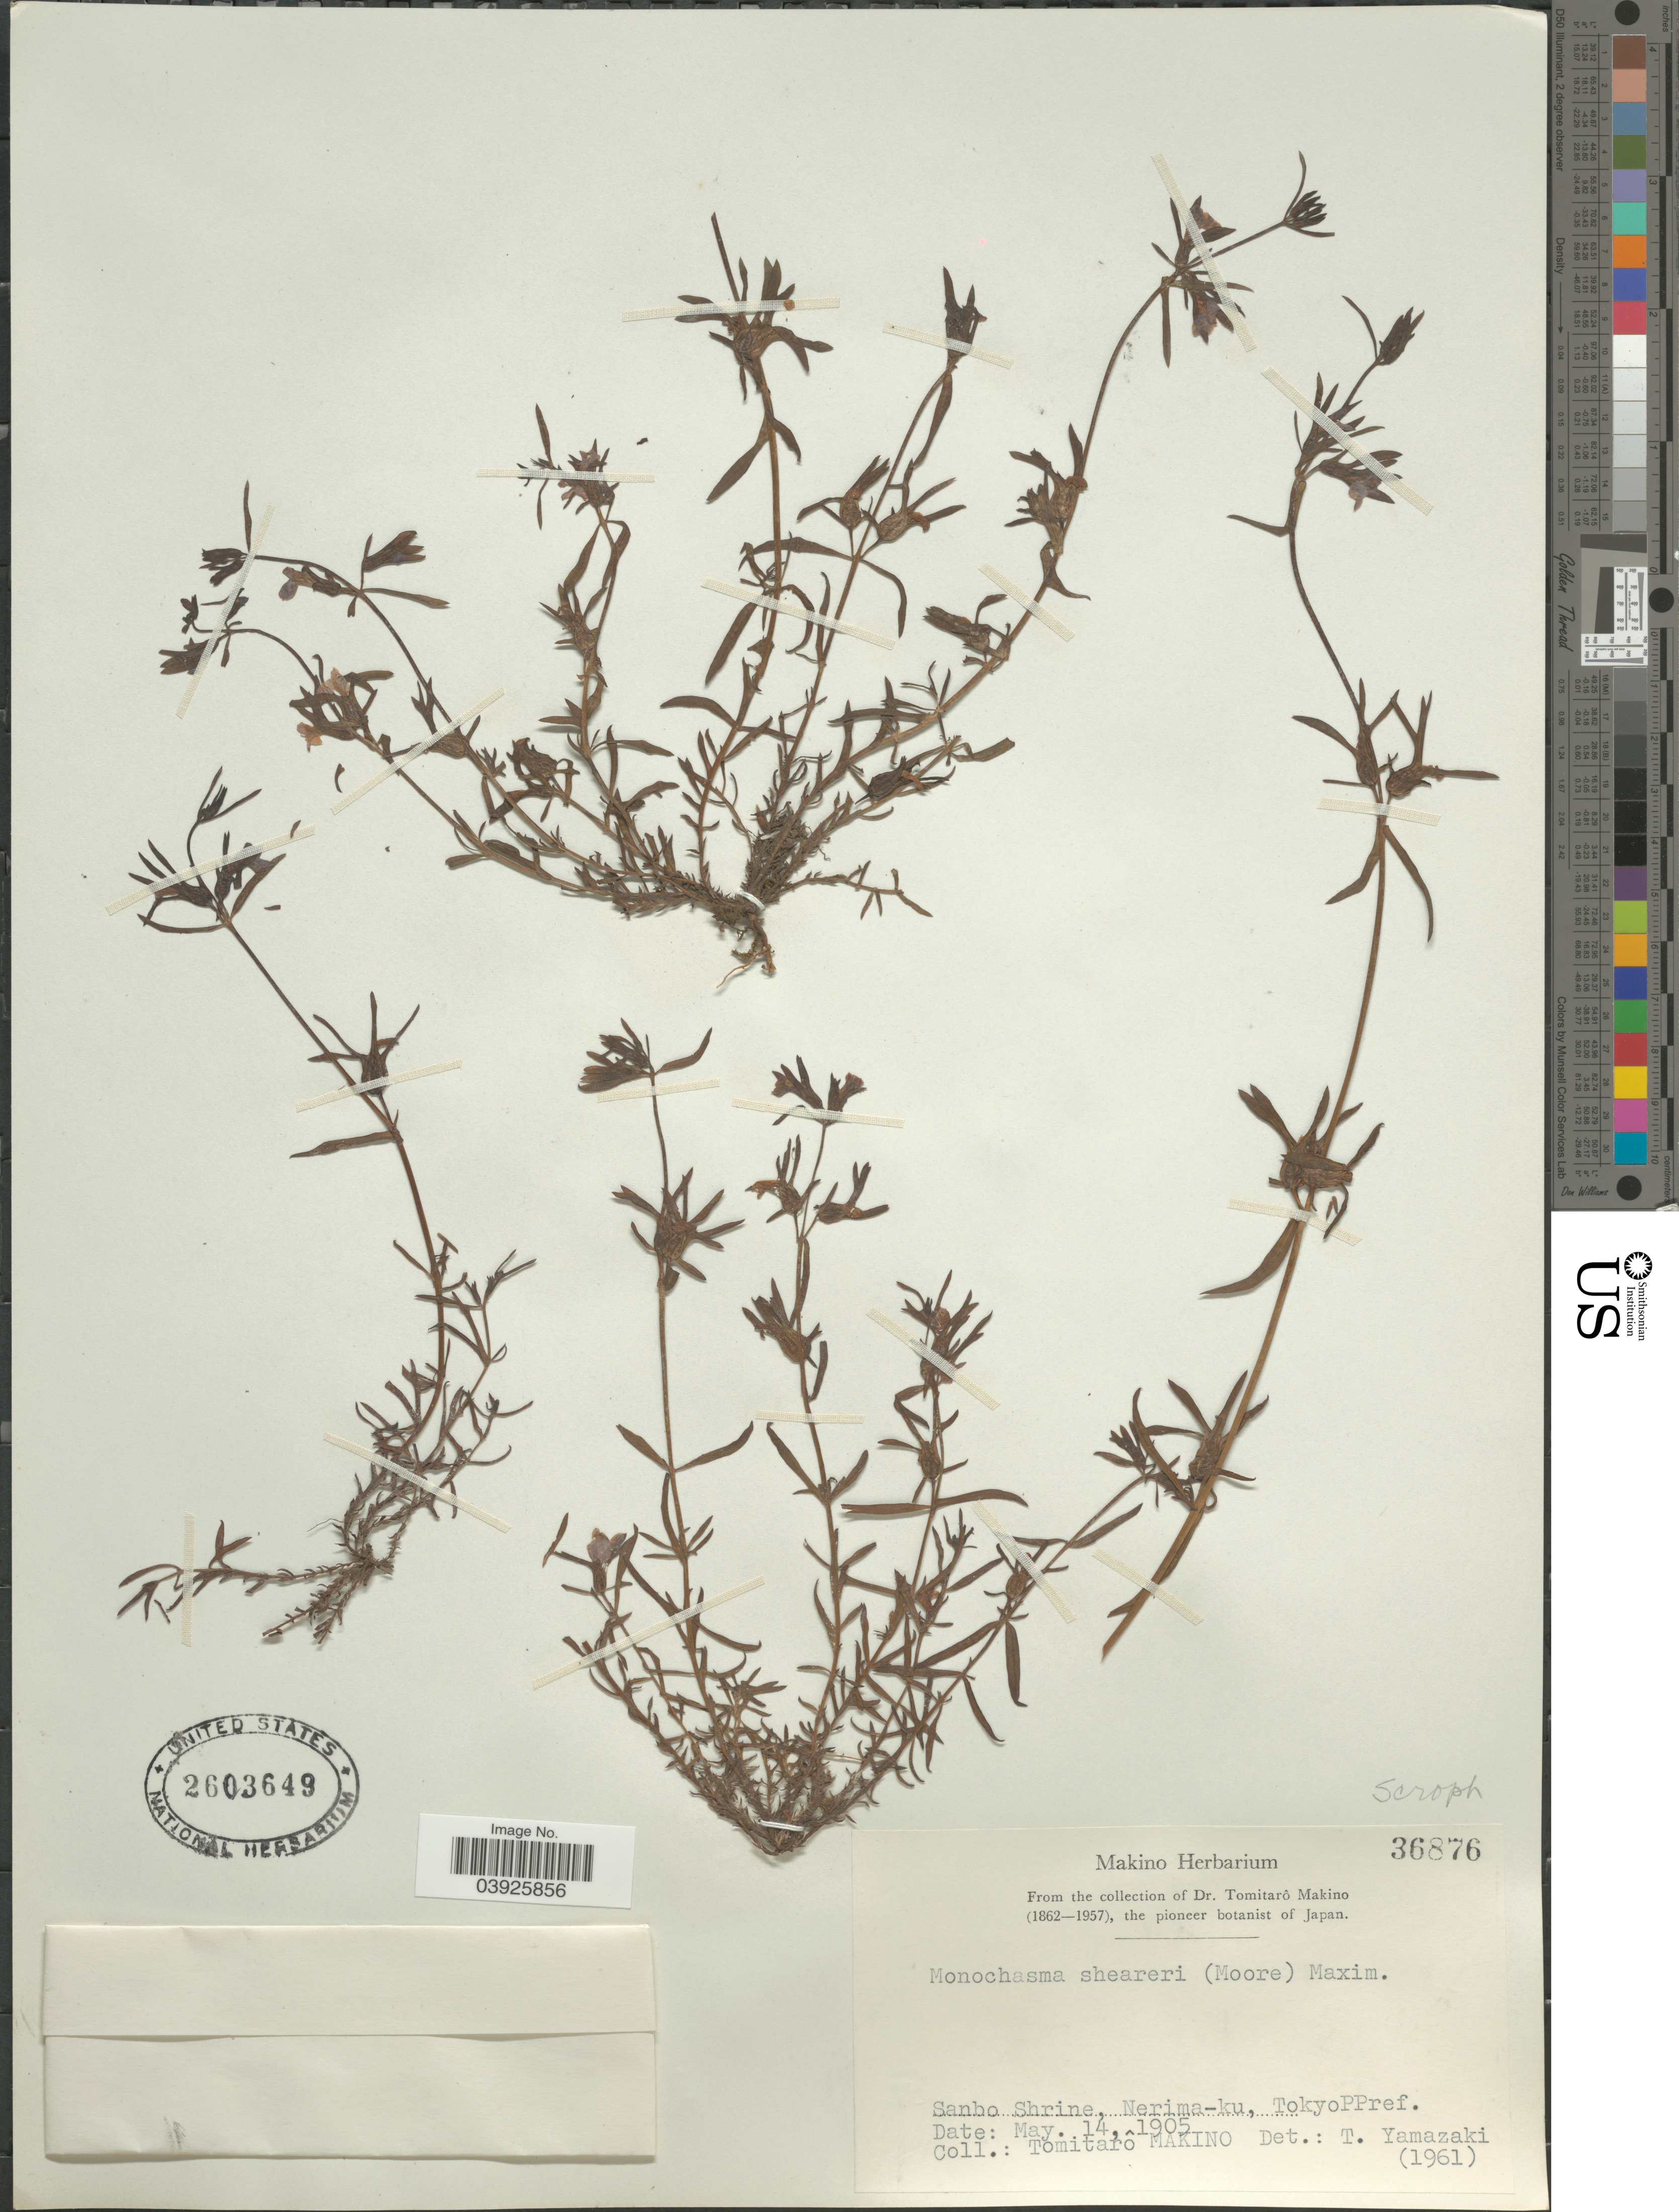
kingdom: Plantae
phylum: Tracheophyta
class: Magnoliopsida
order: Lamiales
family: Orobanchaceae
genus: Monochasma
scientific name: Monochasma sheareri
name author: (S. Moore) Maxim. ex Franch. & Sav.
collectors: T. Makino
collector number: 36876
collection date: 1905-05-14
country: Japan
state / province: Tokyo, Federal City of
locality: Sanbo Shrine, Nerima-ku, TokyoPPref.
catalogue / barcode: US 2603649